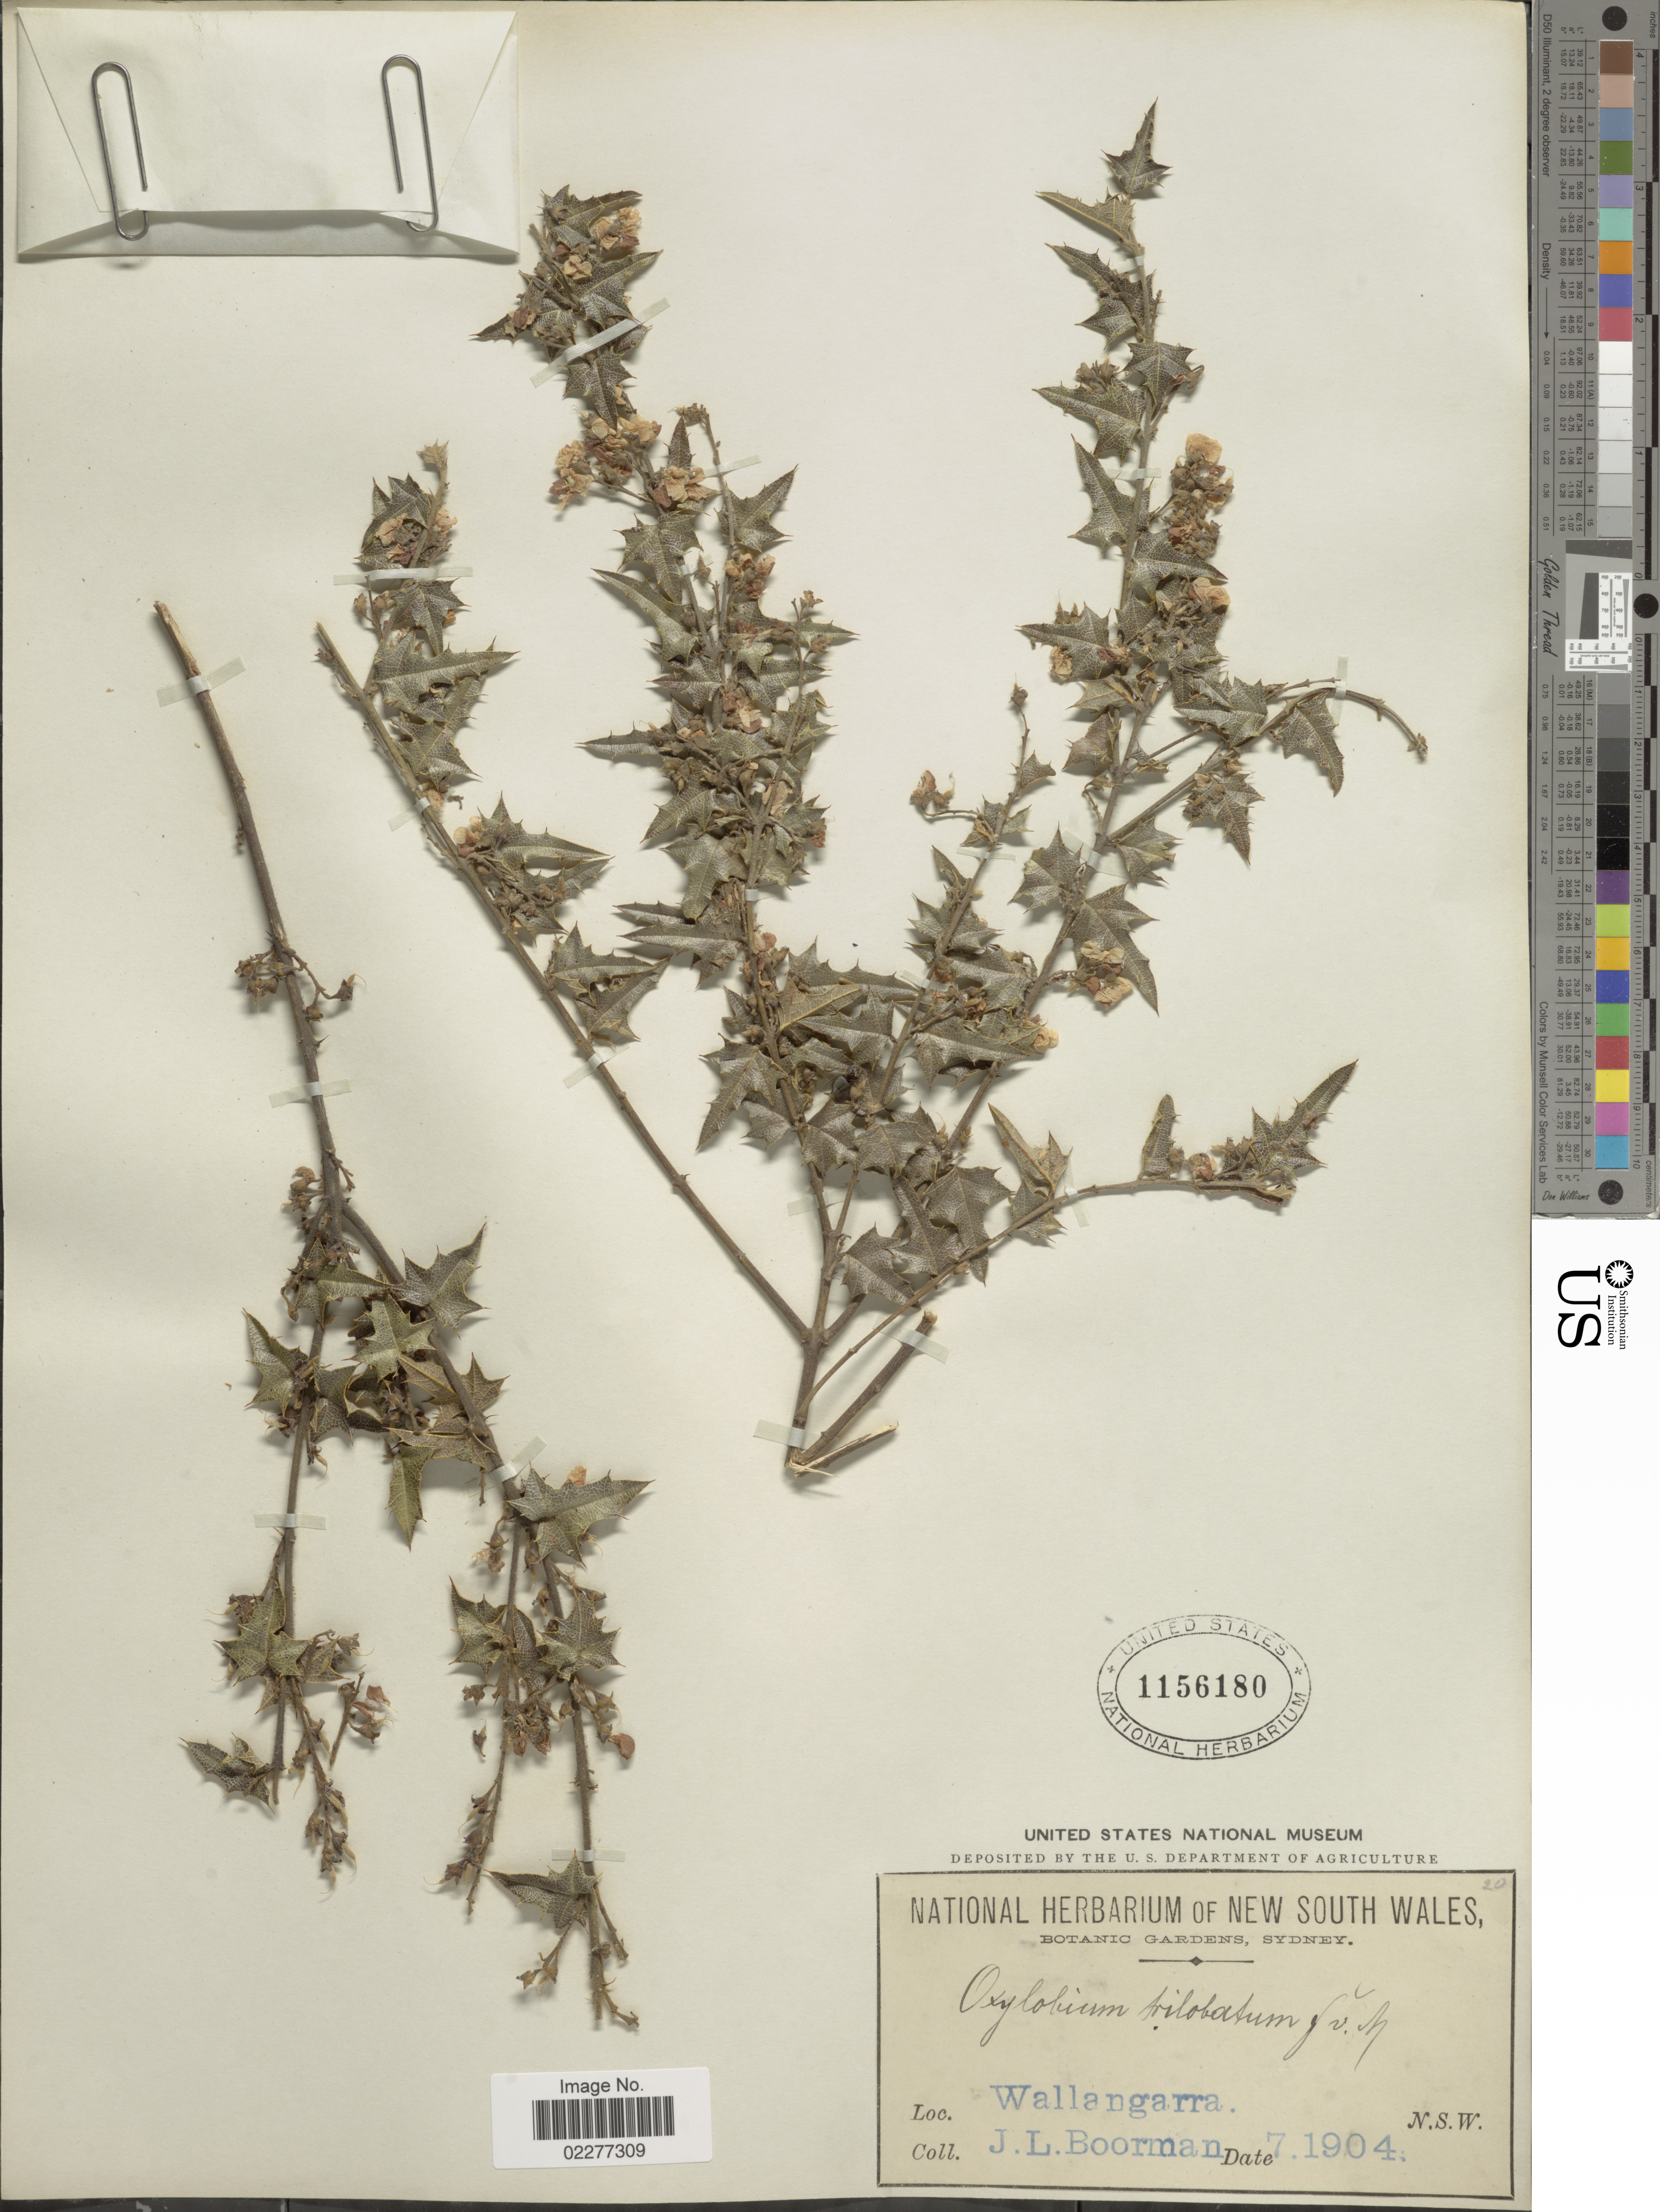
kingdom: Plantae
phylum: Tracheophyta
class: Magnoliopsida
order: Fabales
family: Fabaceae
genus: Oxylobium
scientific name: Oxylobium trilobatum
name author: Benth.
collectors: J. Boorman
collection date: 1904-07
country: Australia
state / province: New South Wales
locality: Wallangarra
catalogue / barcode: US 1156180